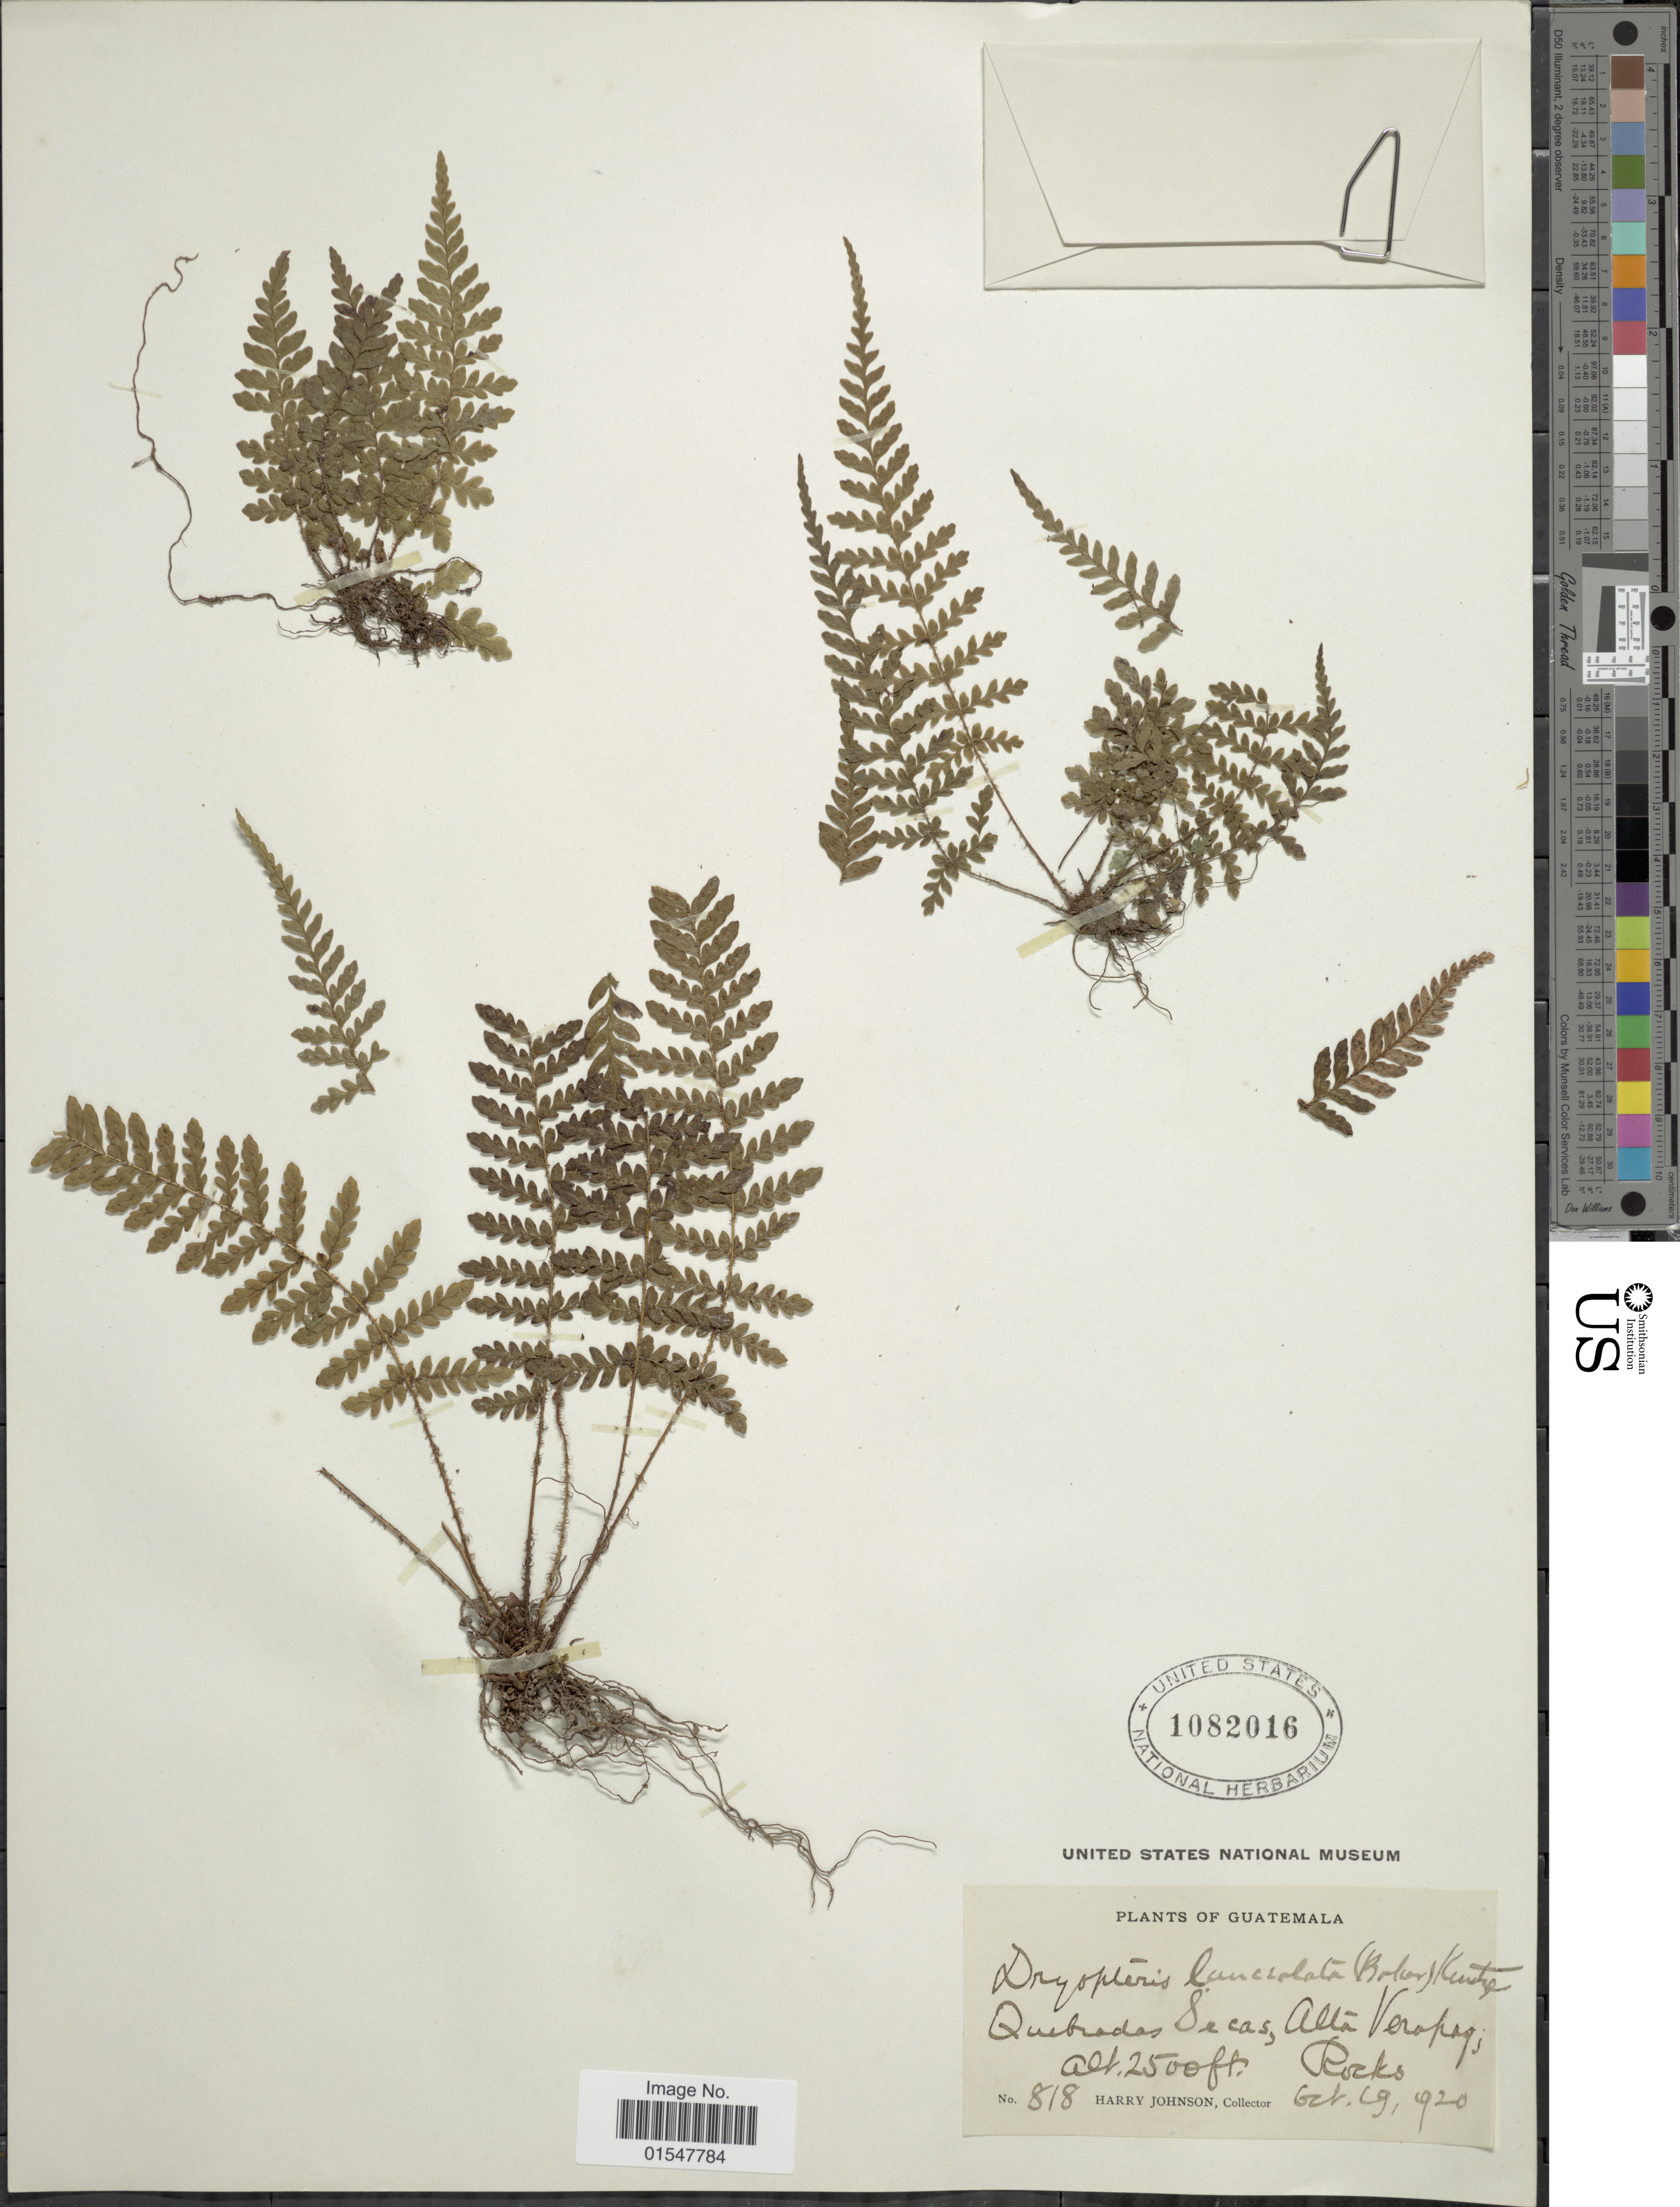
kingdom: Plantae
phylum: Tracheophyta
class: Polypodiopsida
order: Polypodiales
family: Dryopteridaceae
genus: Ctenitis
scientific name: Ctenitis lanceolata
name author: (Baker) A.R. Sm.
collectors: H. Johnson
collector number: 818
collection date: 1920-10-19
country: Guatemala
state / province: Alta Verapaz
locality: Guatemala, Quebradas Secas, Alta Verapaz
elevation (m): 762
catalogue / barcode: US 1082016